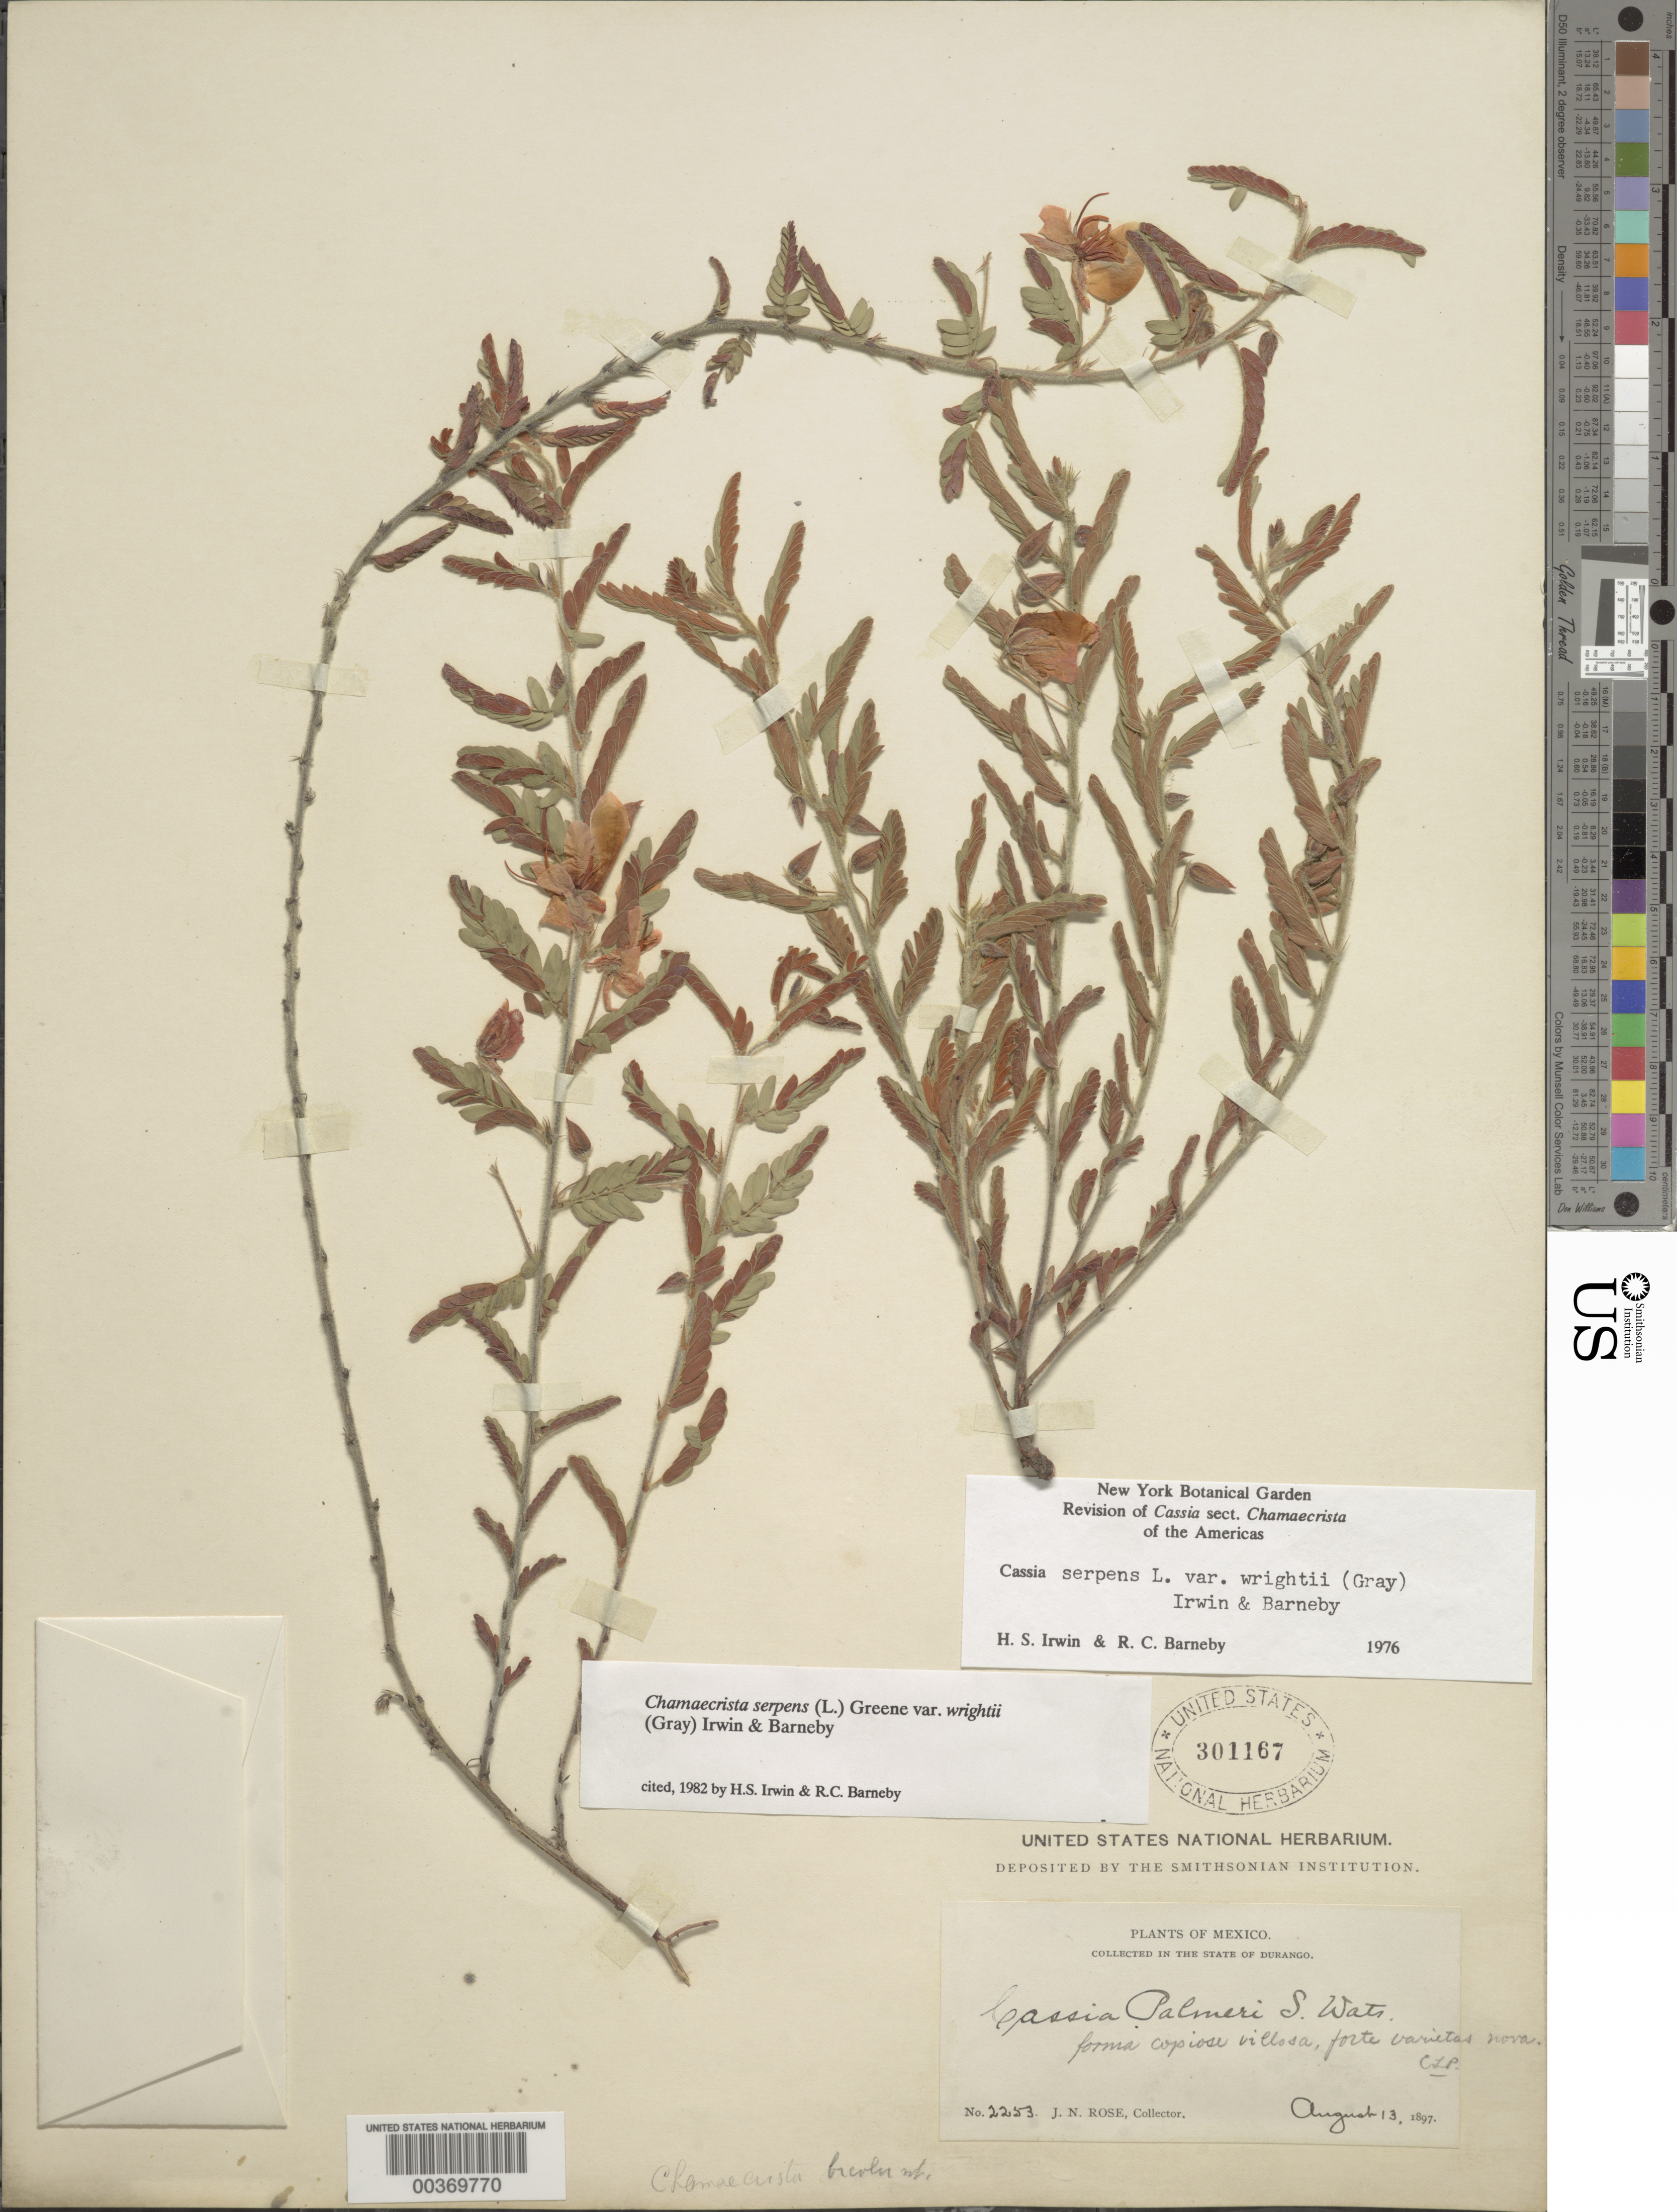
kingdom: Plantae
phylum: Tracheophyta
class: Magnoliopsida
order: Fabales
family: Fabaceae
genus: Chamaecrista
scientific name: Chamaecrista serpens var. wrightii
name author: (A. Gray) H.S. Irwin & Barneby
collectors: J. N. Rose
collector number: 2253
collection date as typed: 13 Aug 1897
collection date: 1897-08-13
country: Mexico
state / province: Durango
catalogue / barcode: US 301167